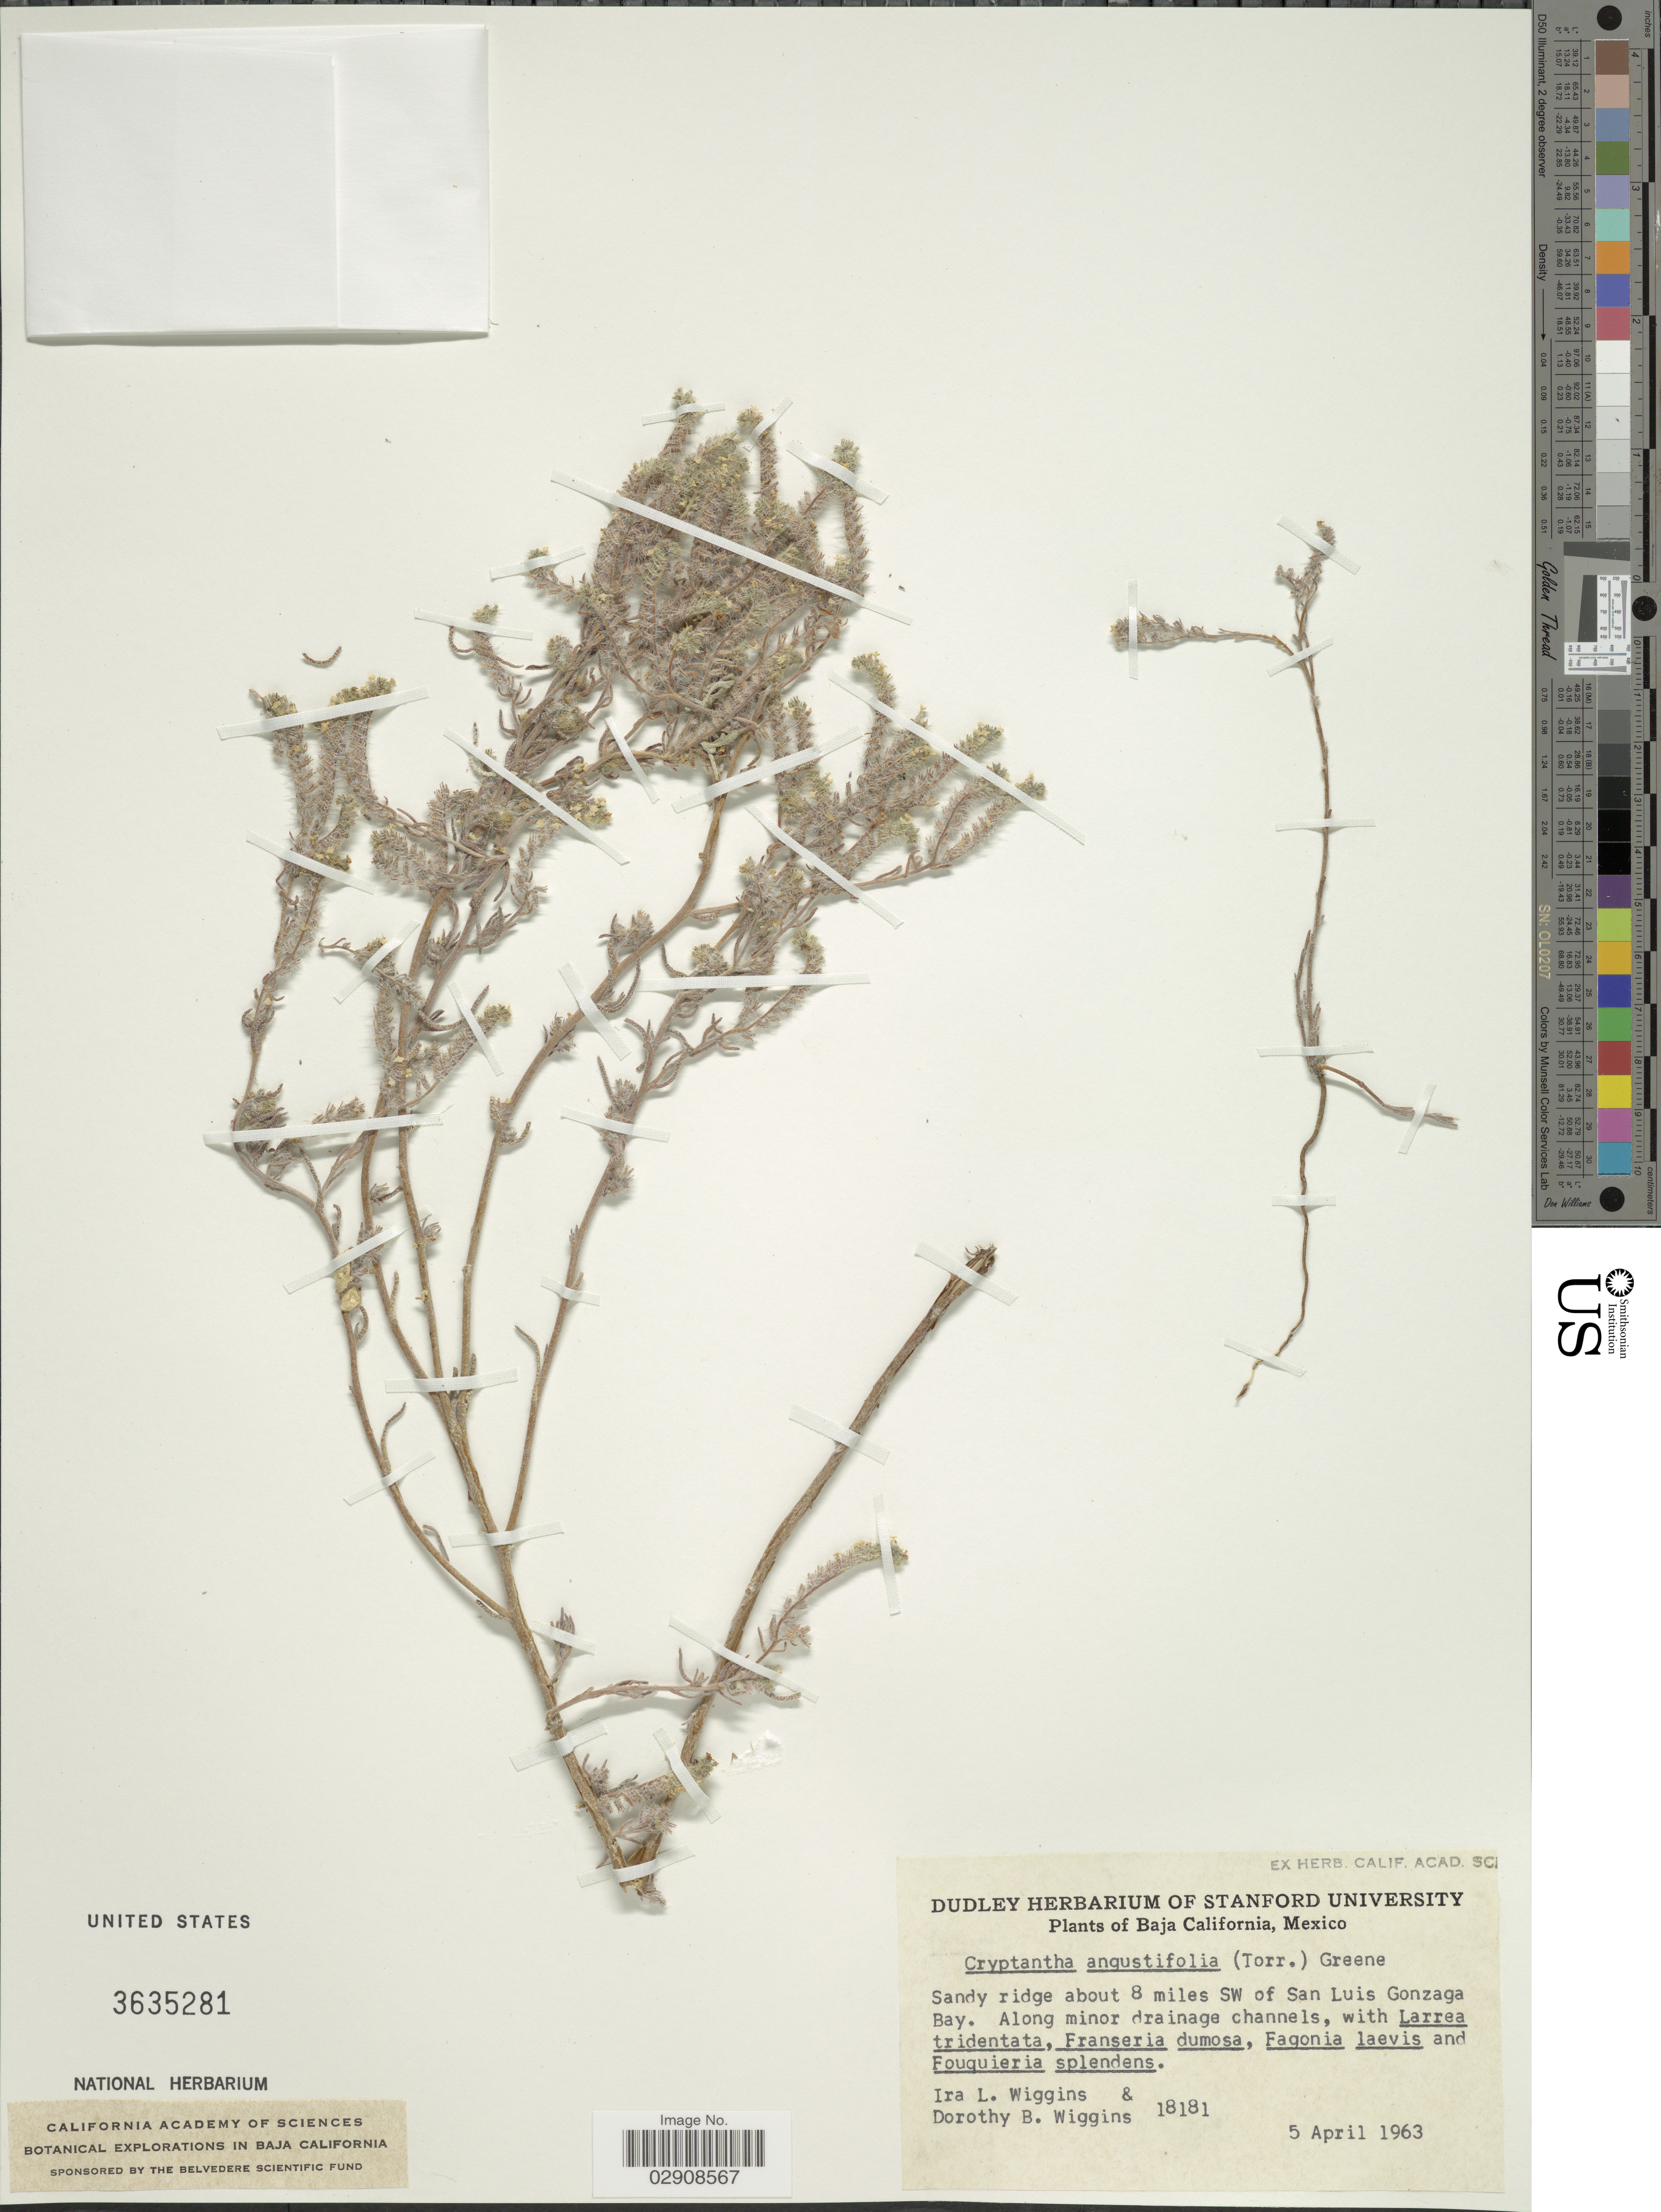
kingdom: Plantae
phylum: Tracheophyta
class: Magnoliopsida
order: Boraginales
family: Boraginaceae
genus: Cryptantha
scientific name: Cryptantha angustifolia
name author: (Torr.) Greene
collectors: I. L. Wiggins & D. B. Wiggins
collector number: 18181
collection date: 1963-04-05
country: Mexico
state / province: Baja California Norte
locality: Sandy ridge about 8 miles SW of San Luis Gonzaga Bay. Along minor drainage channels.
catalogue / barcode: US 3635281